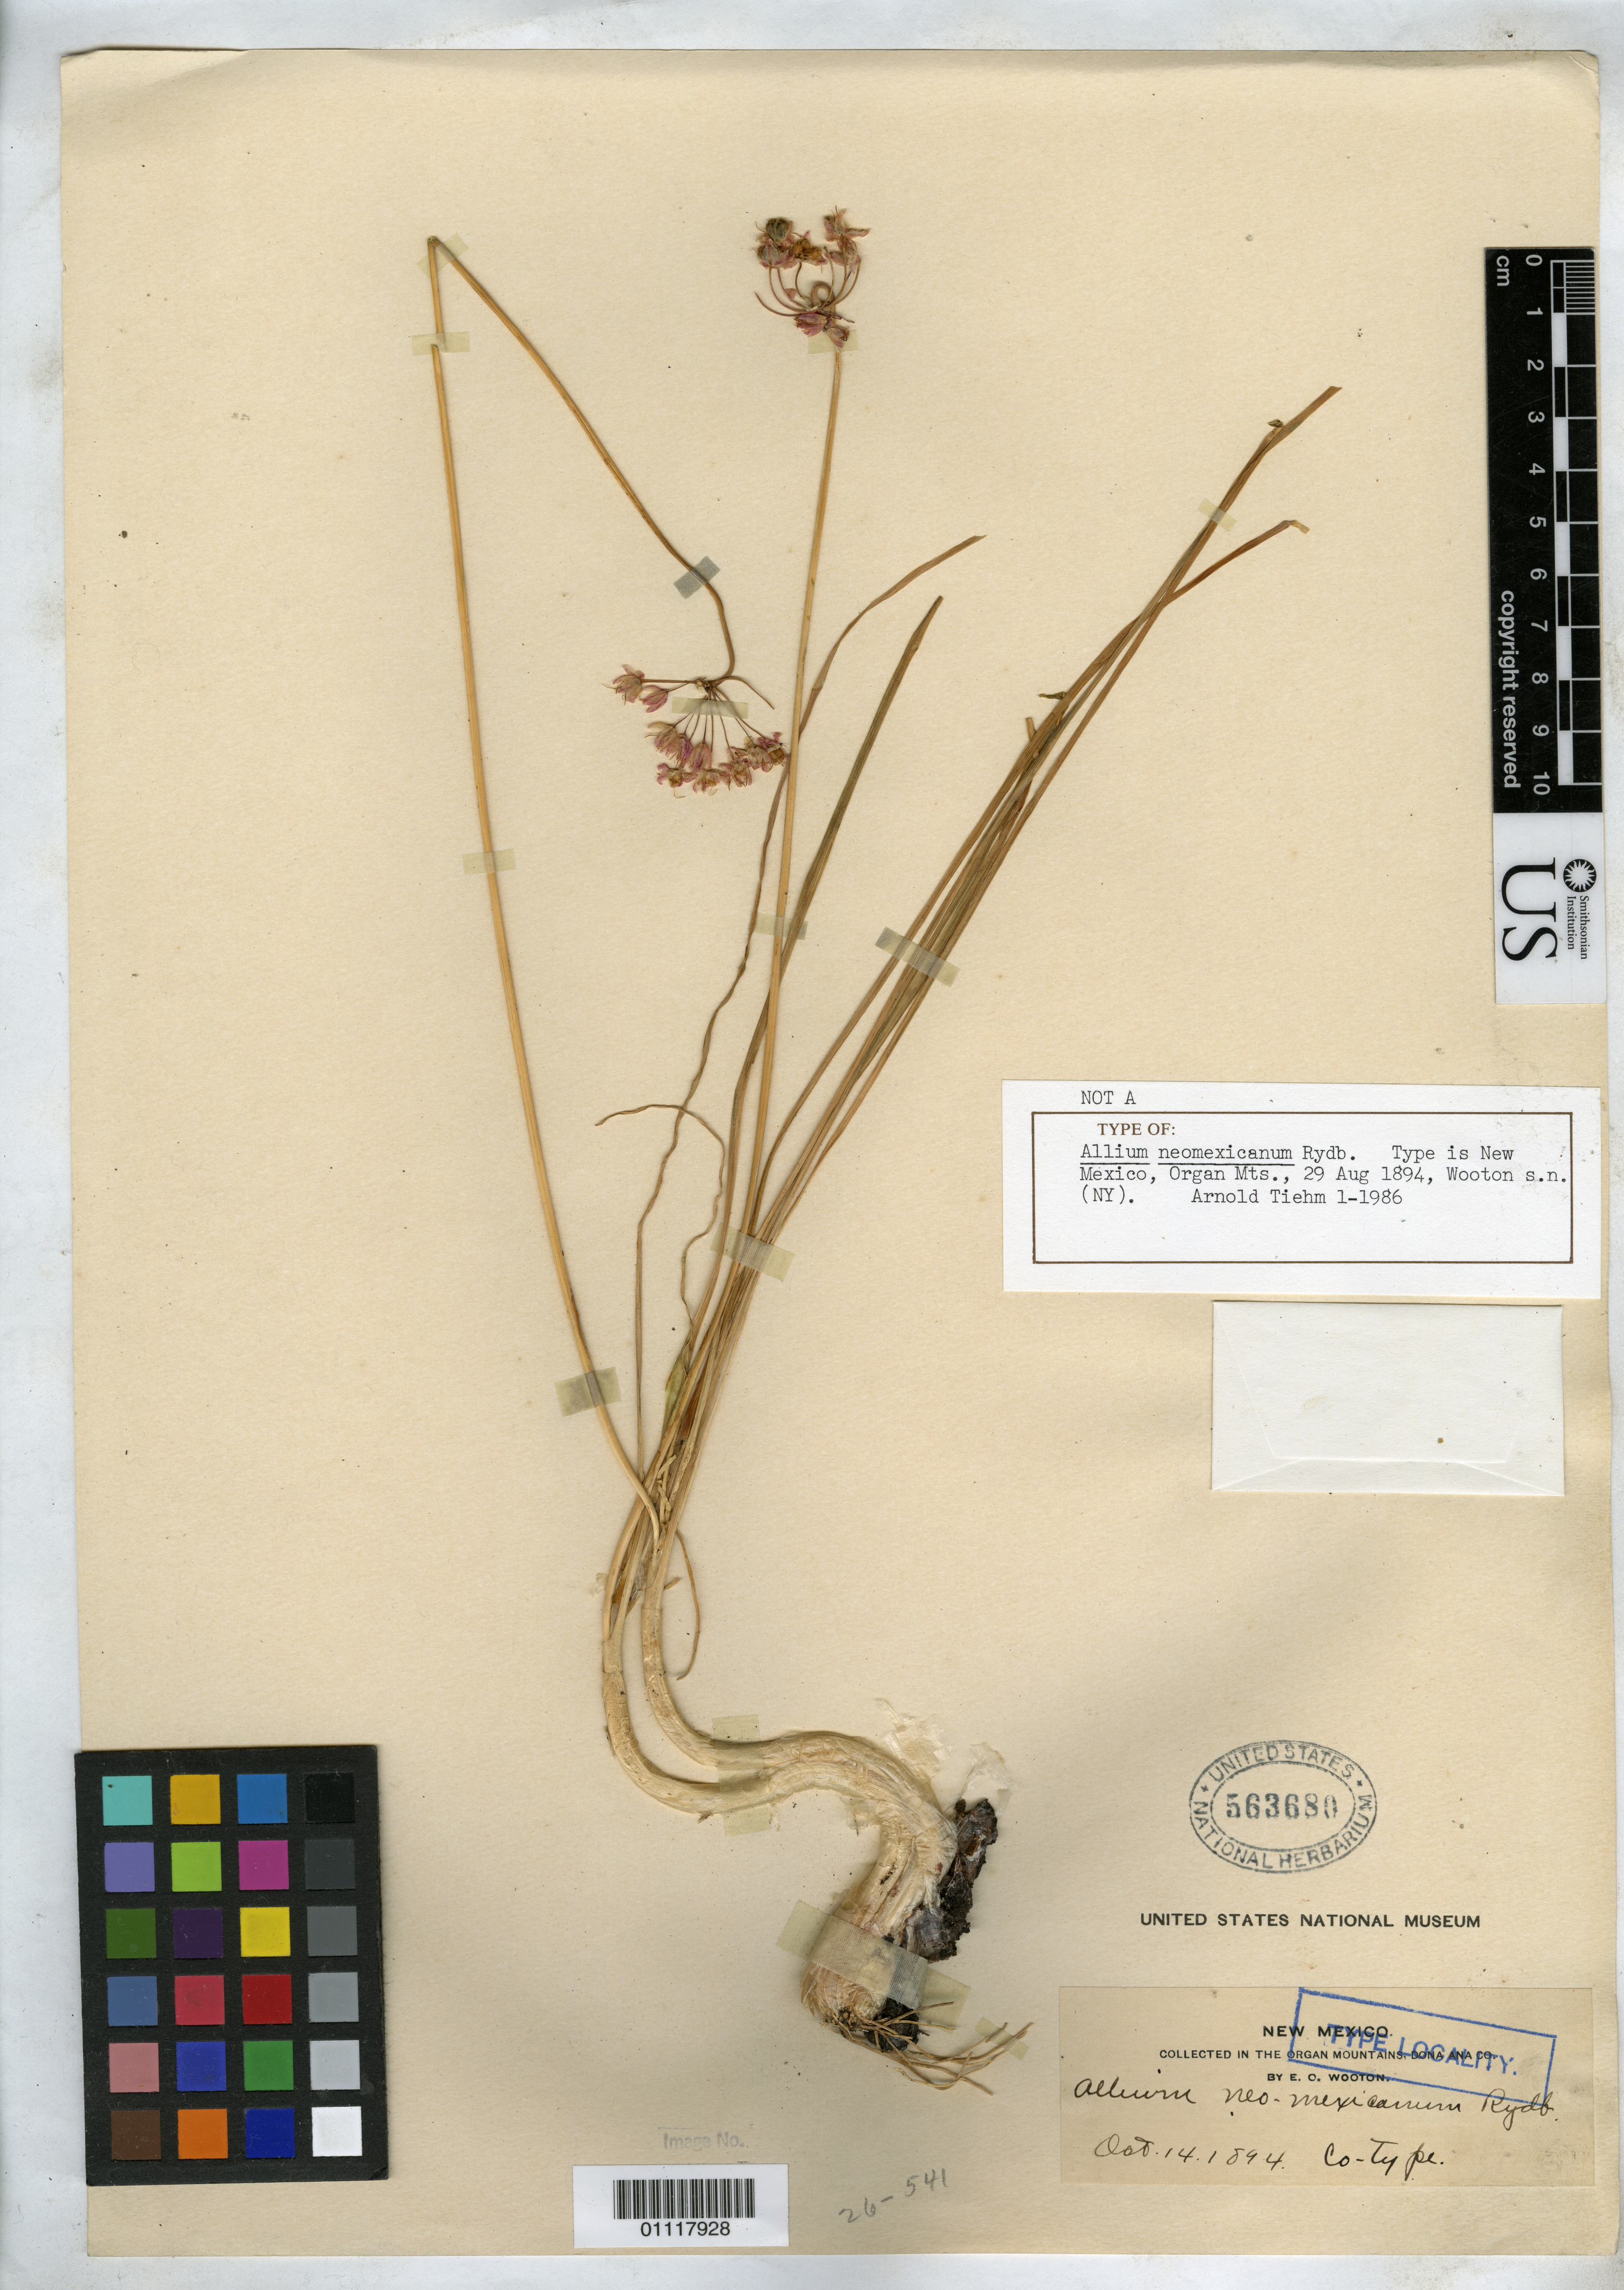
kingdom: Plantae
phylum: Tracheophyta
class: Liliopsida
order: Asparagales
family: Amaryllidaceae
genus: Allium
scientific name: Allium neomexicanum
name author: Rydb.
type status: Possible Syntype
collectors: E. O. Wooton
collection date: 1894-10-14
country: United States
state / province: New Mexico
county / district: Dona Ana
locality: Organ Mountains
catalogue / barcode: US 563680